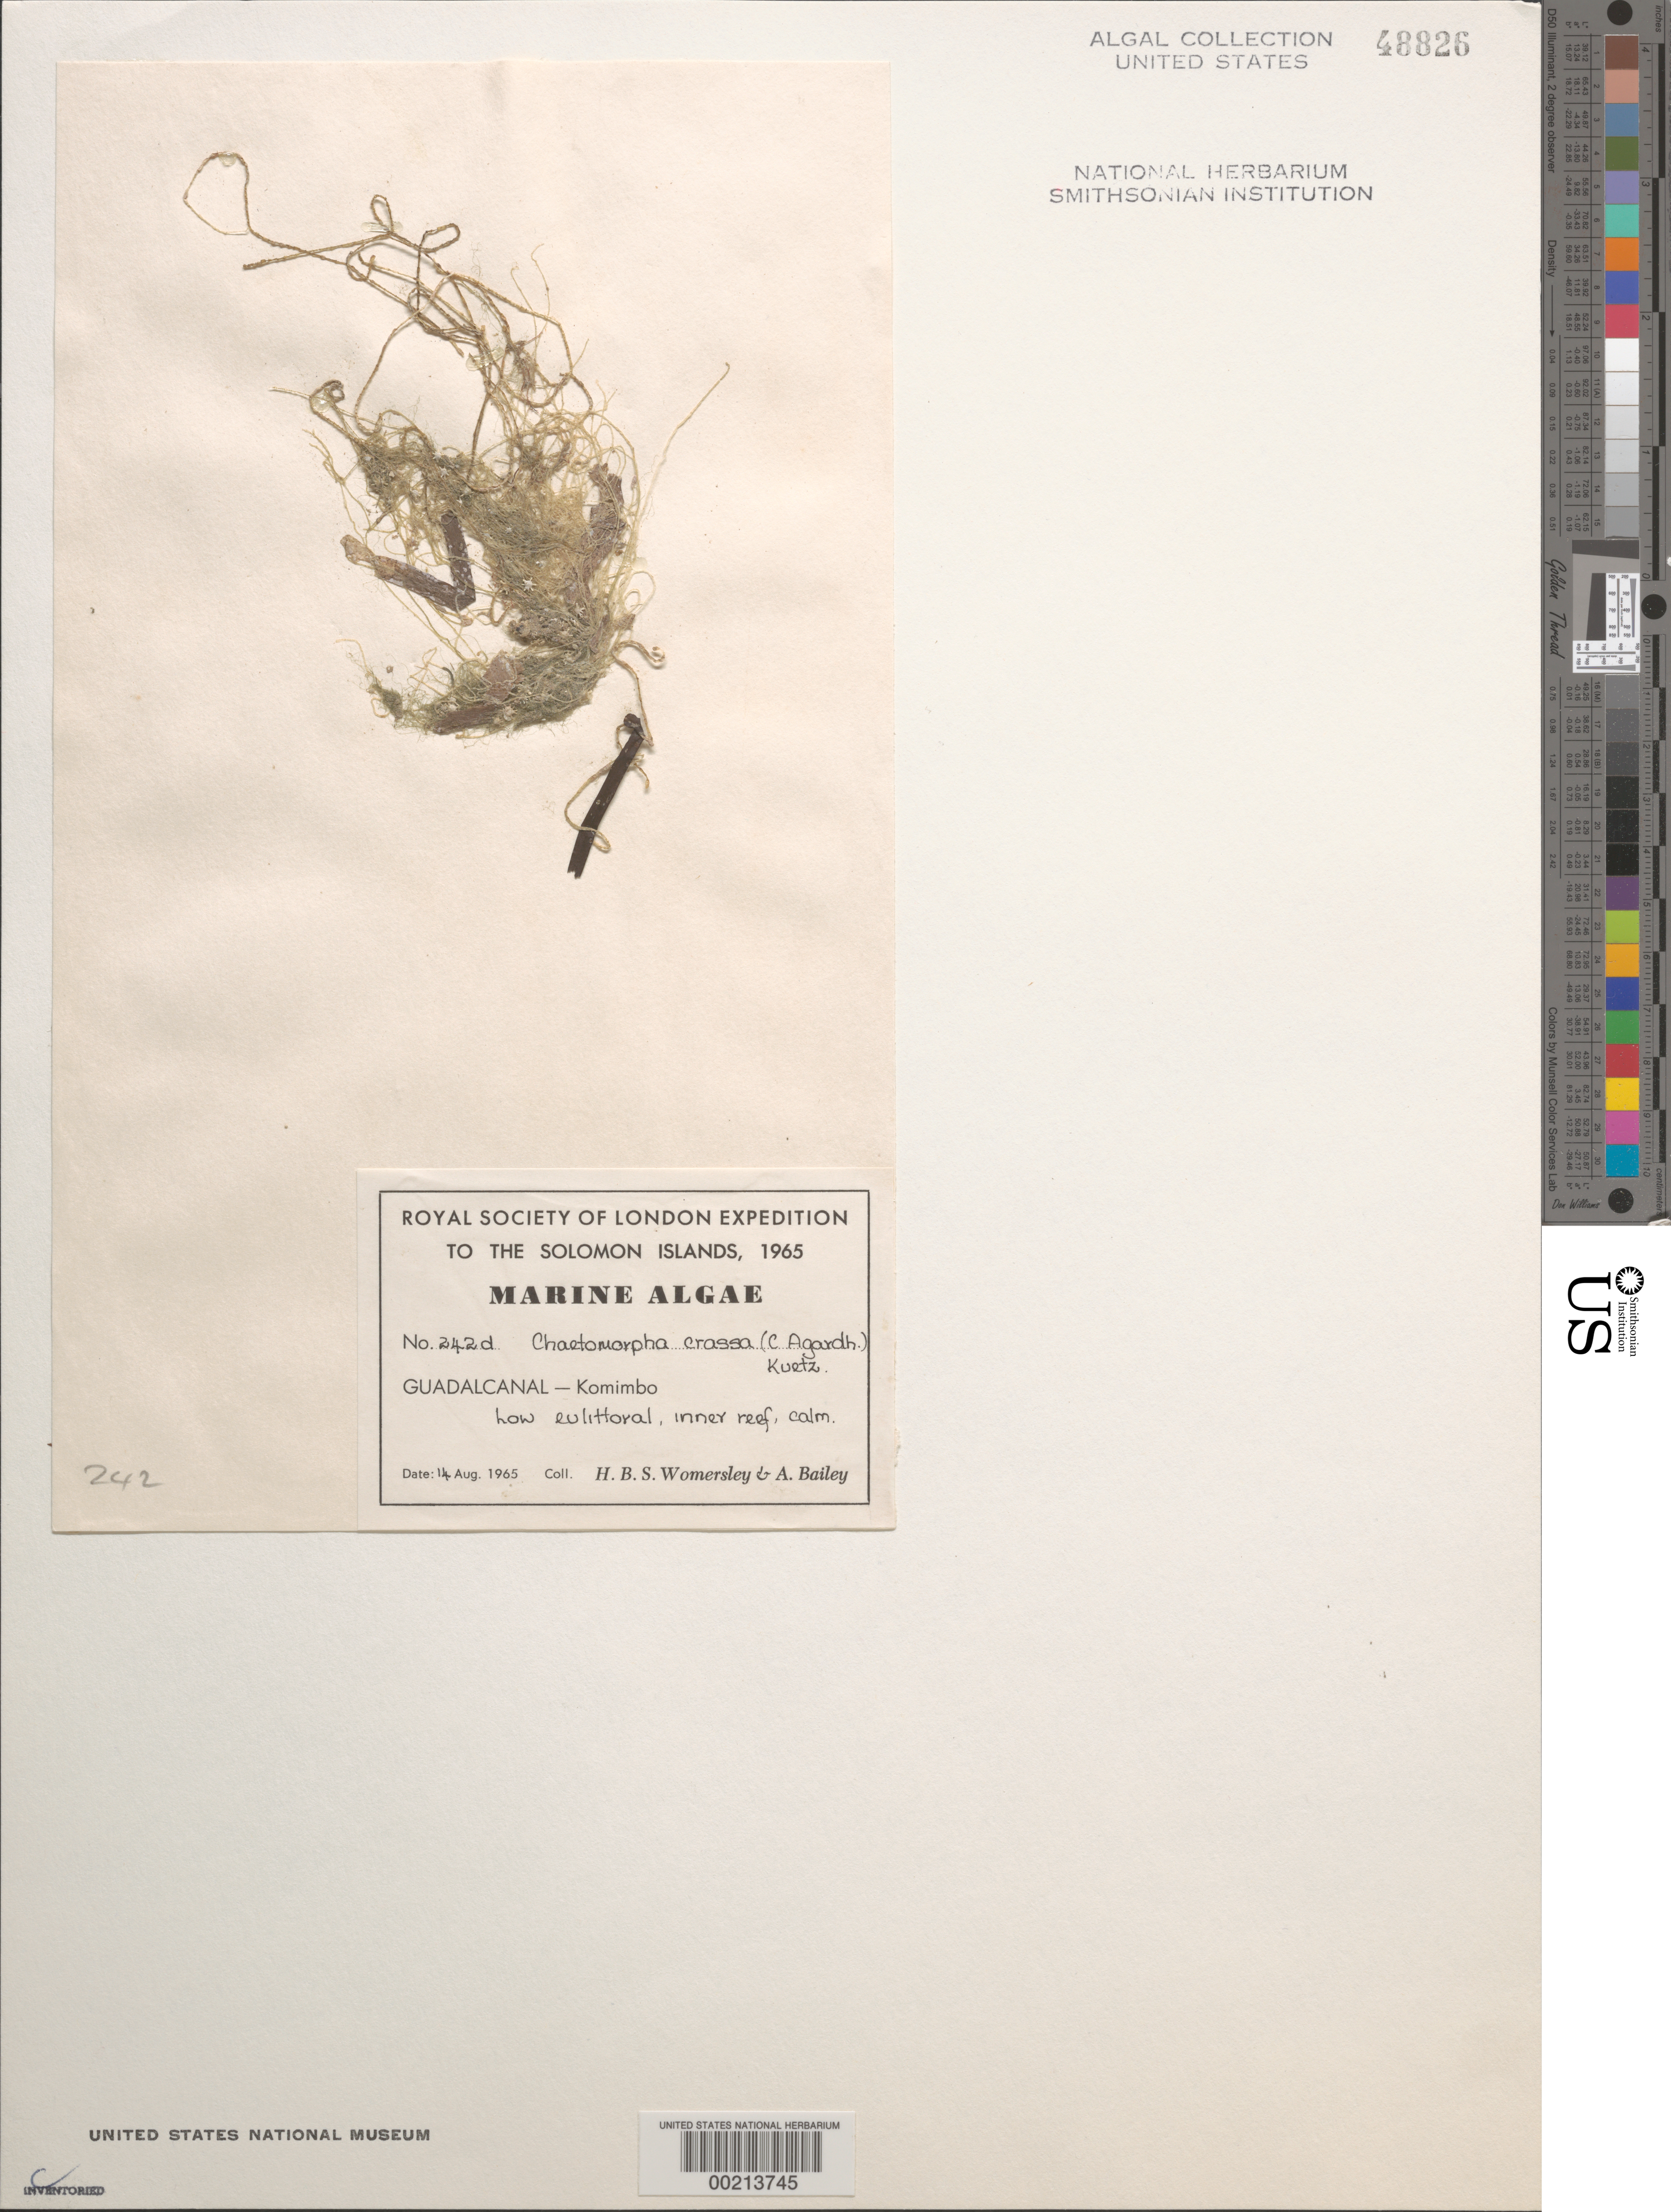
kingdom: Plantae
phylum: Chlorophyta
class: Ulvophyceae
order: Cladophorales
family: Cladophoraceae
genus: Chaetomorpha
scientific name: Chaetomorpha aerea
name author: (Dillwyn) Kütz.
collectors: H. B. S. Womersley & A. Bailey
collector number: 242d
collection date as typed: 14 Aug 1965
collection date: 1965-08-14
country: Solomon Islands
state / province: Guadalcanal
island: Guadalcanal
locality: Komimbo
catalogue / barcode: US 48826